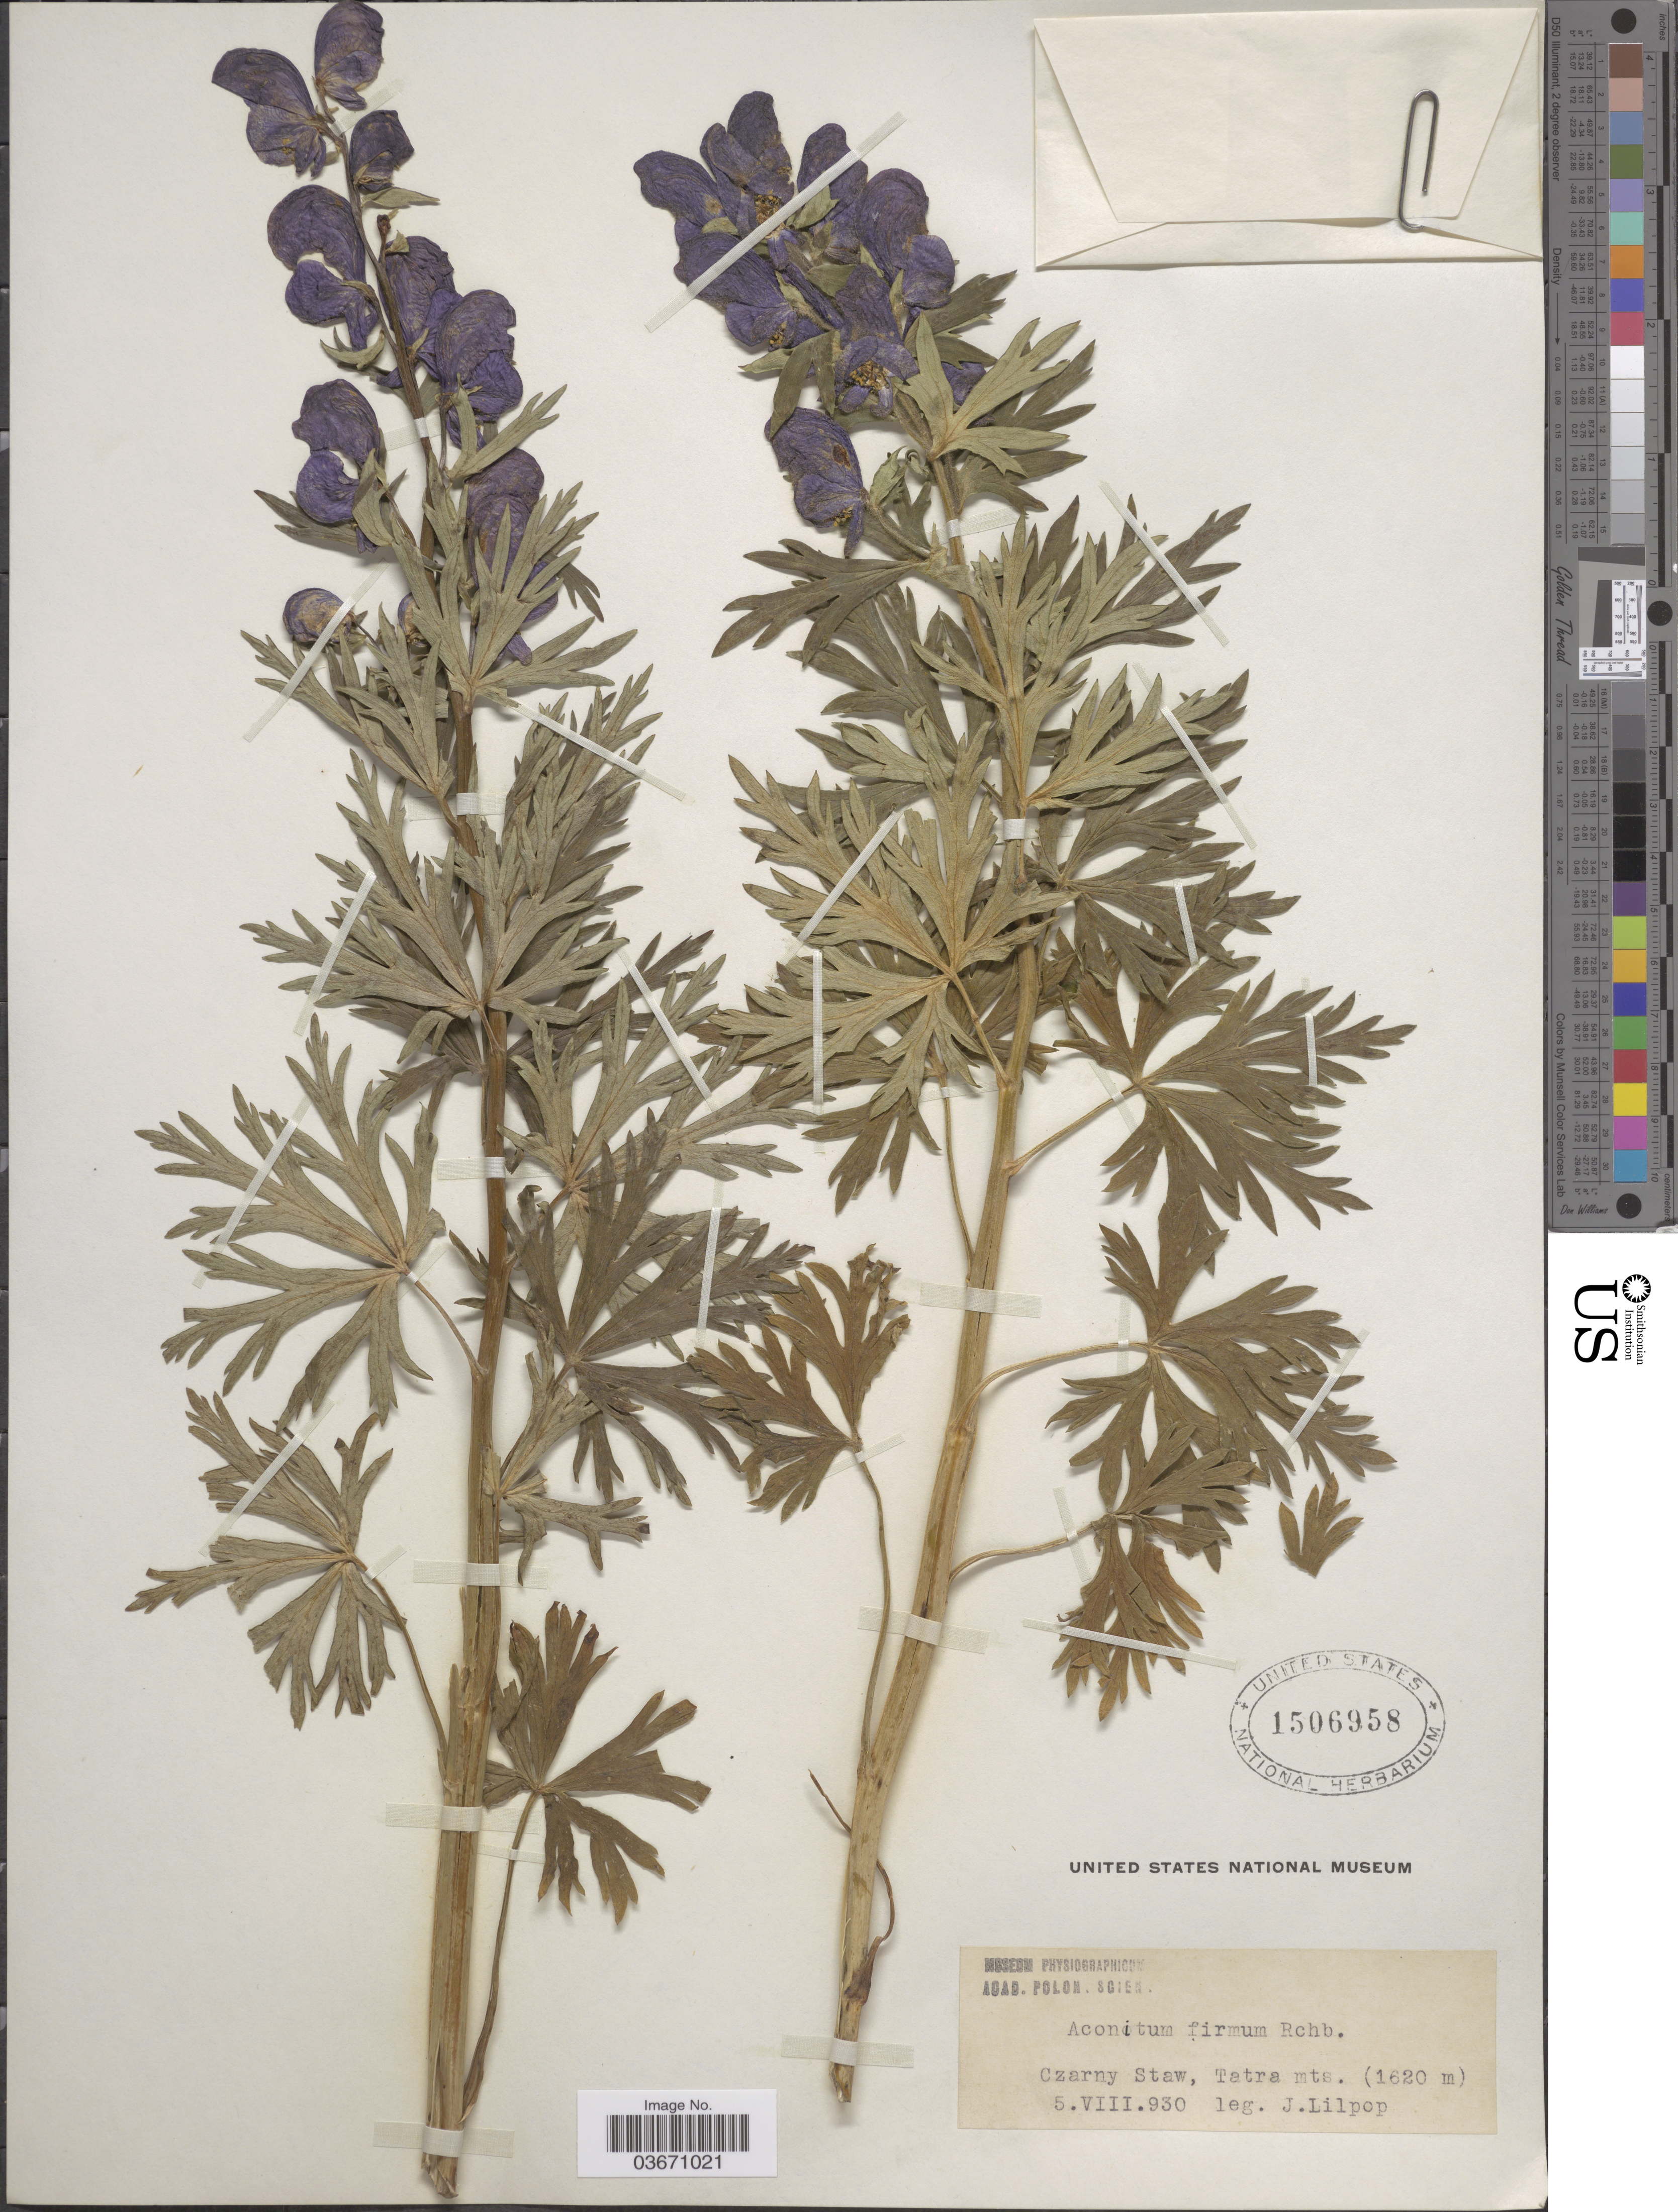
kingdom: Plantae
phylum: Tracheophyta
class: Magnoliopsida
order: Ranunculales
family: Ranunculaceae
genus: Aconitum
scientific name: Aconitum firmum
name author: Rchb.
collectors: J. Lilpop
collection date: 1930-08-05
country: Poland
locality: Czarny Staw, Tatra mts.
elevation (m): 1620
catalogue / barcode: US 1506958